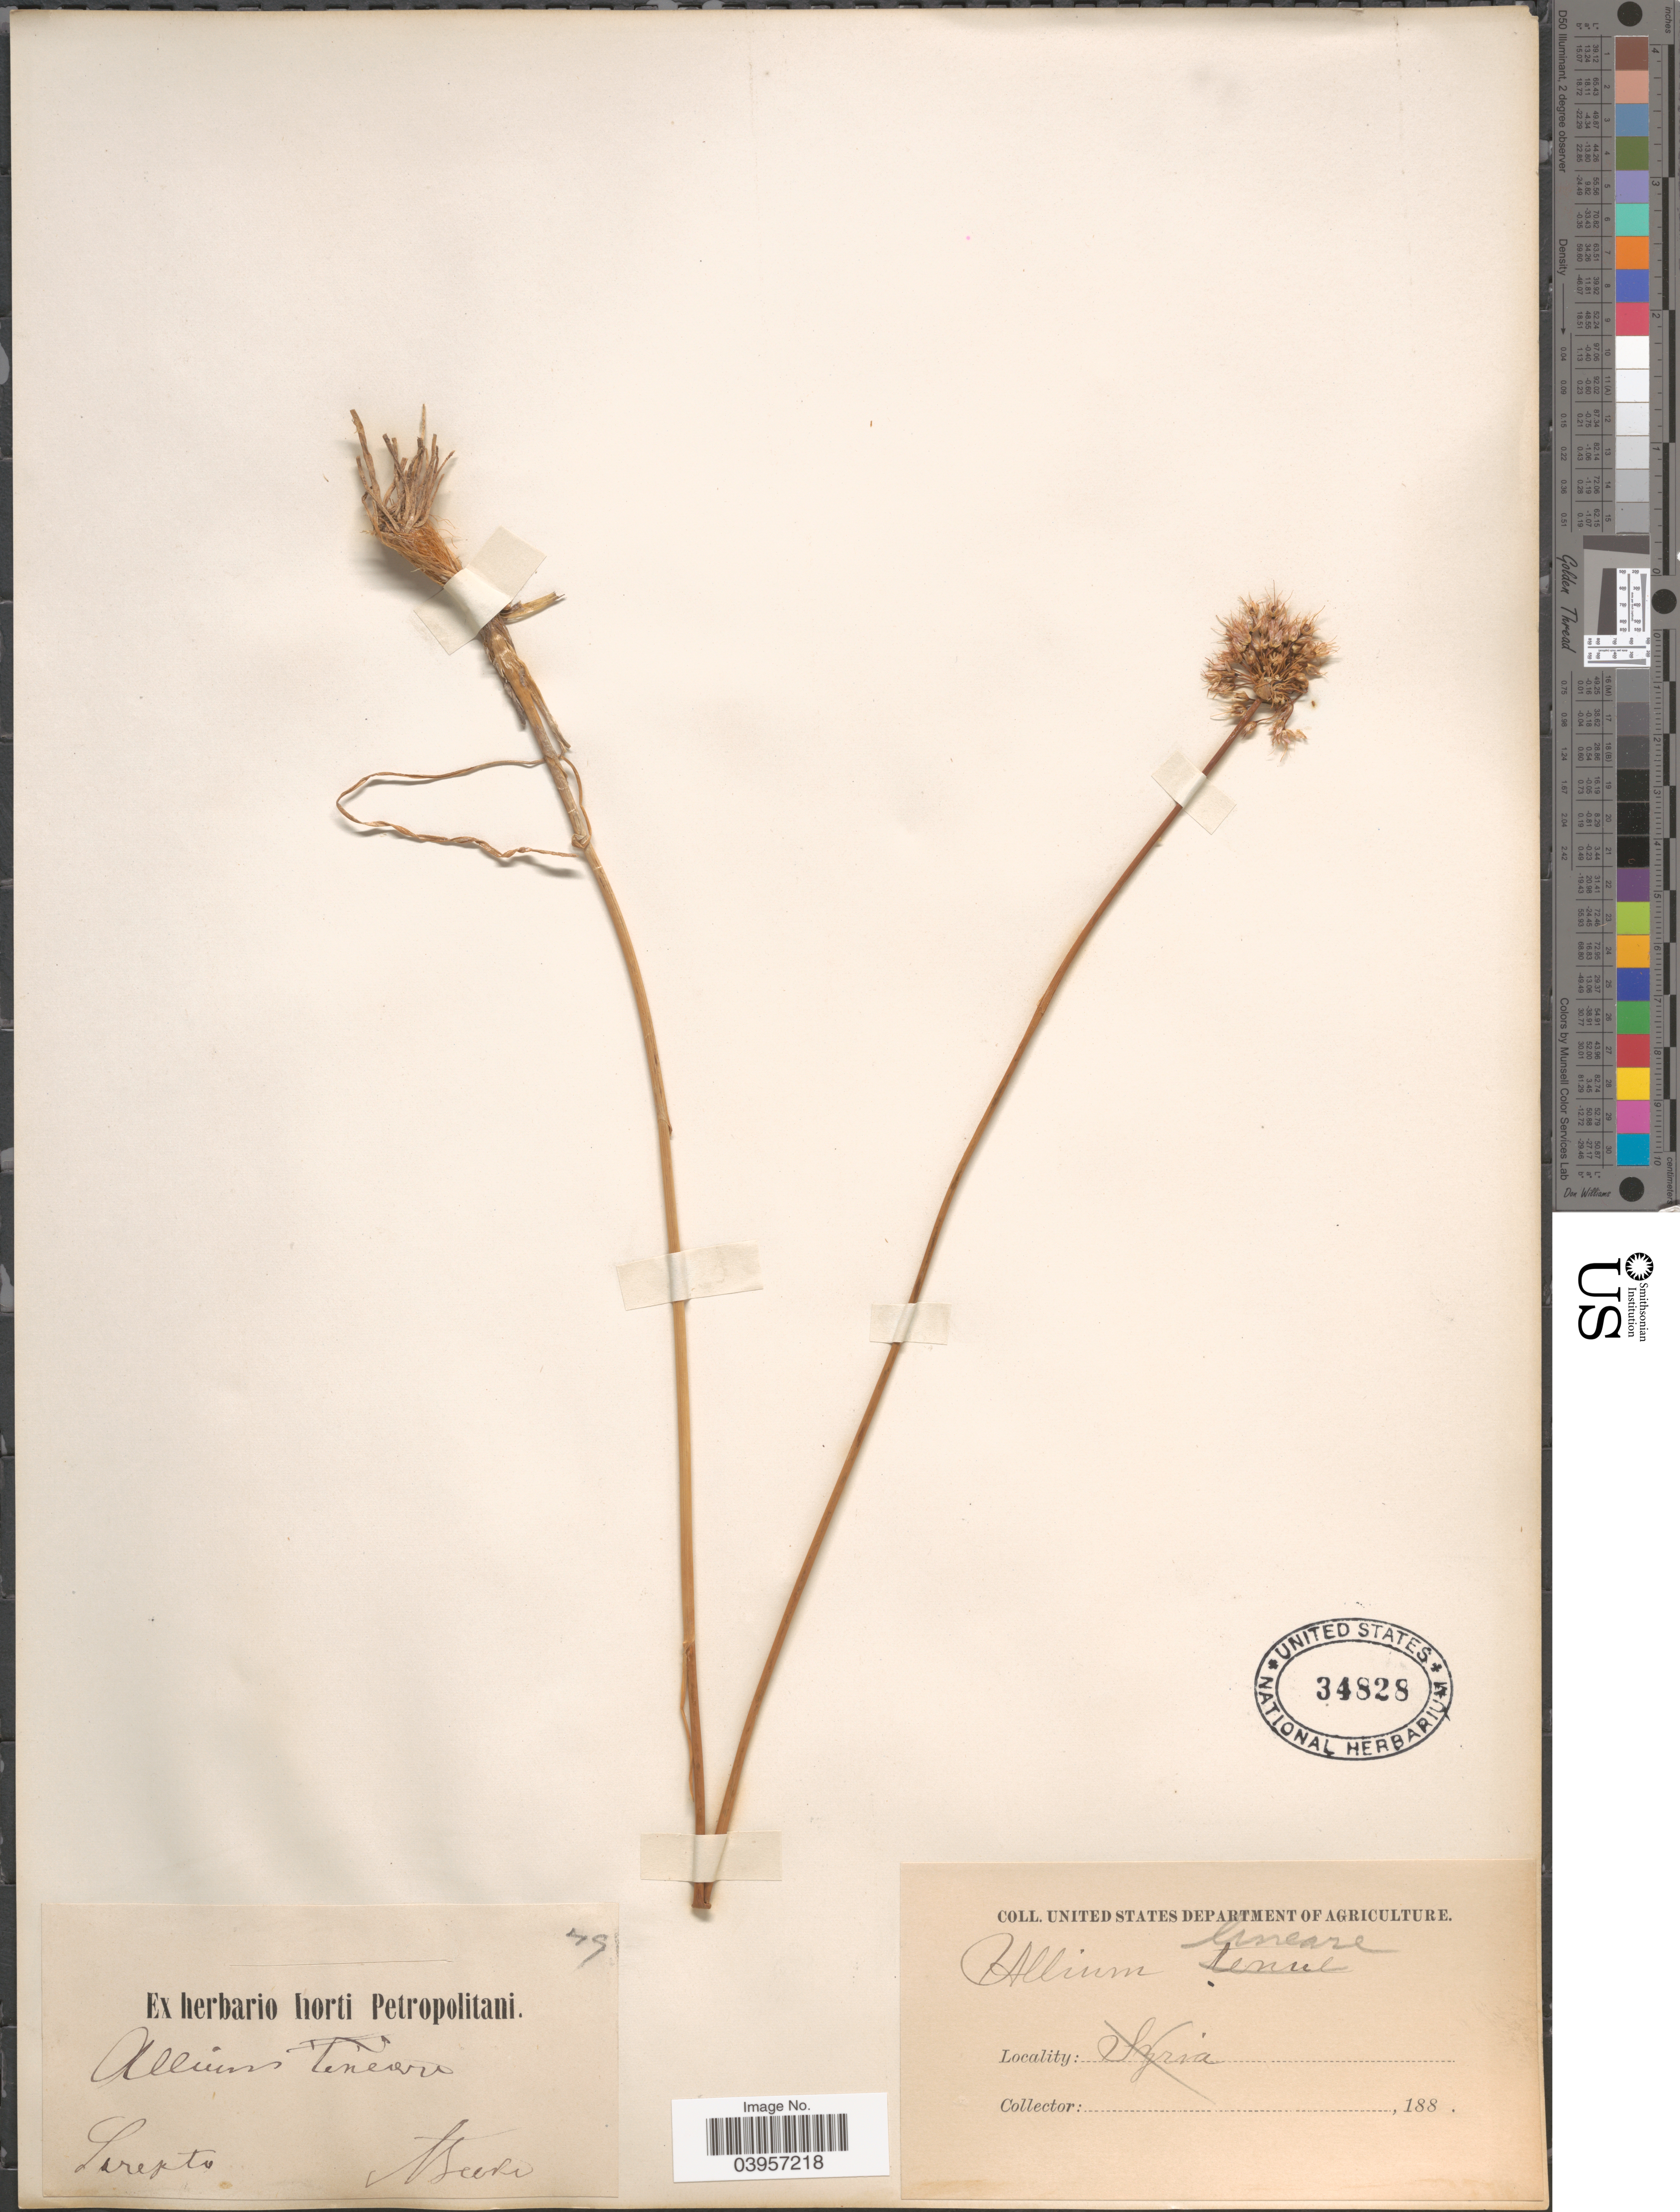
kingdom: Plantae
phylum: Tracheophyta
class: Liliopsida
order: Asparagales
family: Amaryllidaceae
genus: Allium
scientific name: Allium lineare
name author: L.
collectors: A. Becker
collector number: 49*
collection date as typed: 188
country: Russian Federation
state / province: Volgograd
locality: Sarepta.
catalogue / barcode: US 34828